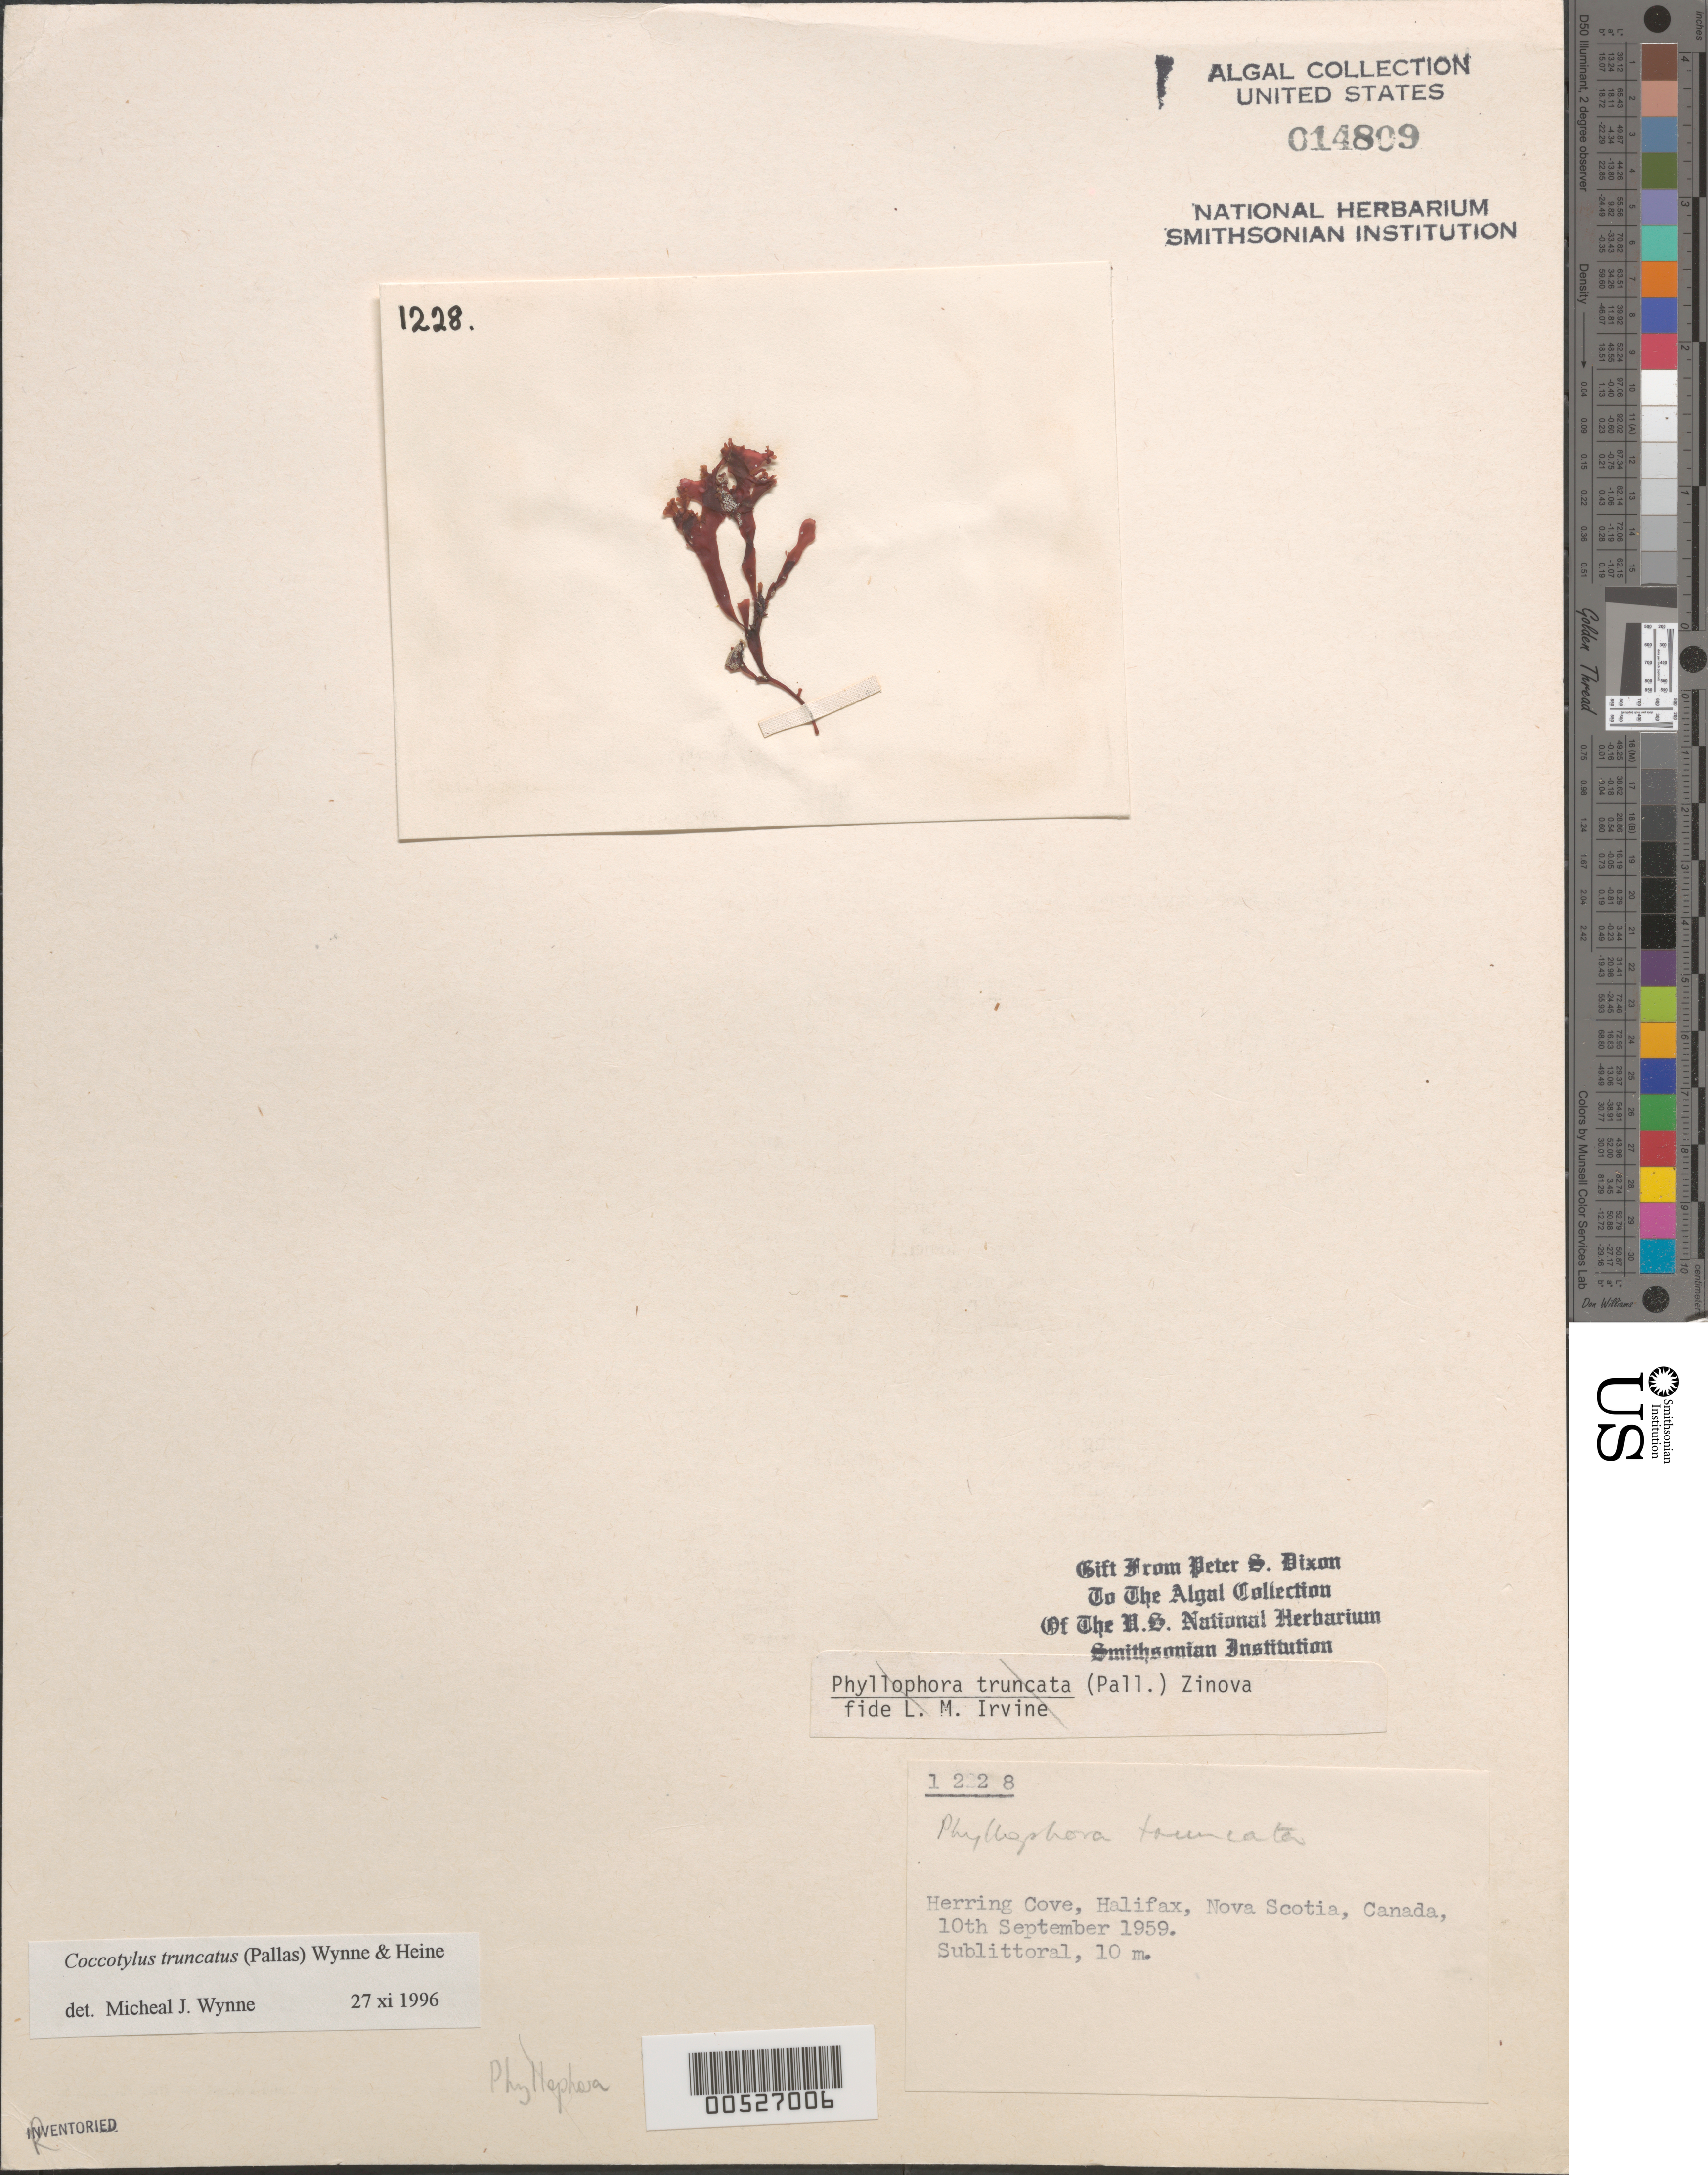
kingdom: Plantae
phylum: Rhodophyta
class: Florideophyceae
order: Gigartinales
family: Phyllophoraceae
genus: Coccotylus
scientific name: Coccotylus truncatus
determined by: Wynne, M. J.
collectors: P. S. Dixon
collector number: PSD 1228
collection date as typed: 10 Sep 1959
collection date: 1959-09-10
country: Canada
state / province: Nova Scotia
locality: Herring Cove, Halifax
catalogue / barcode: US 14809